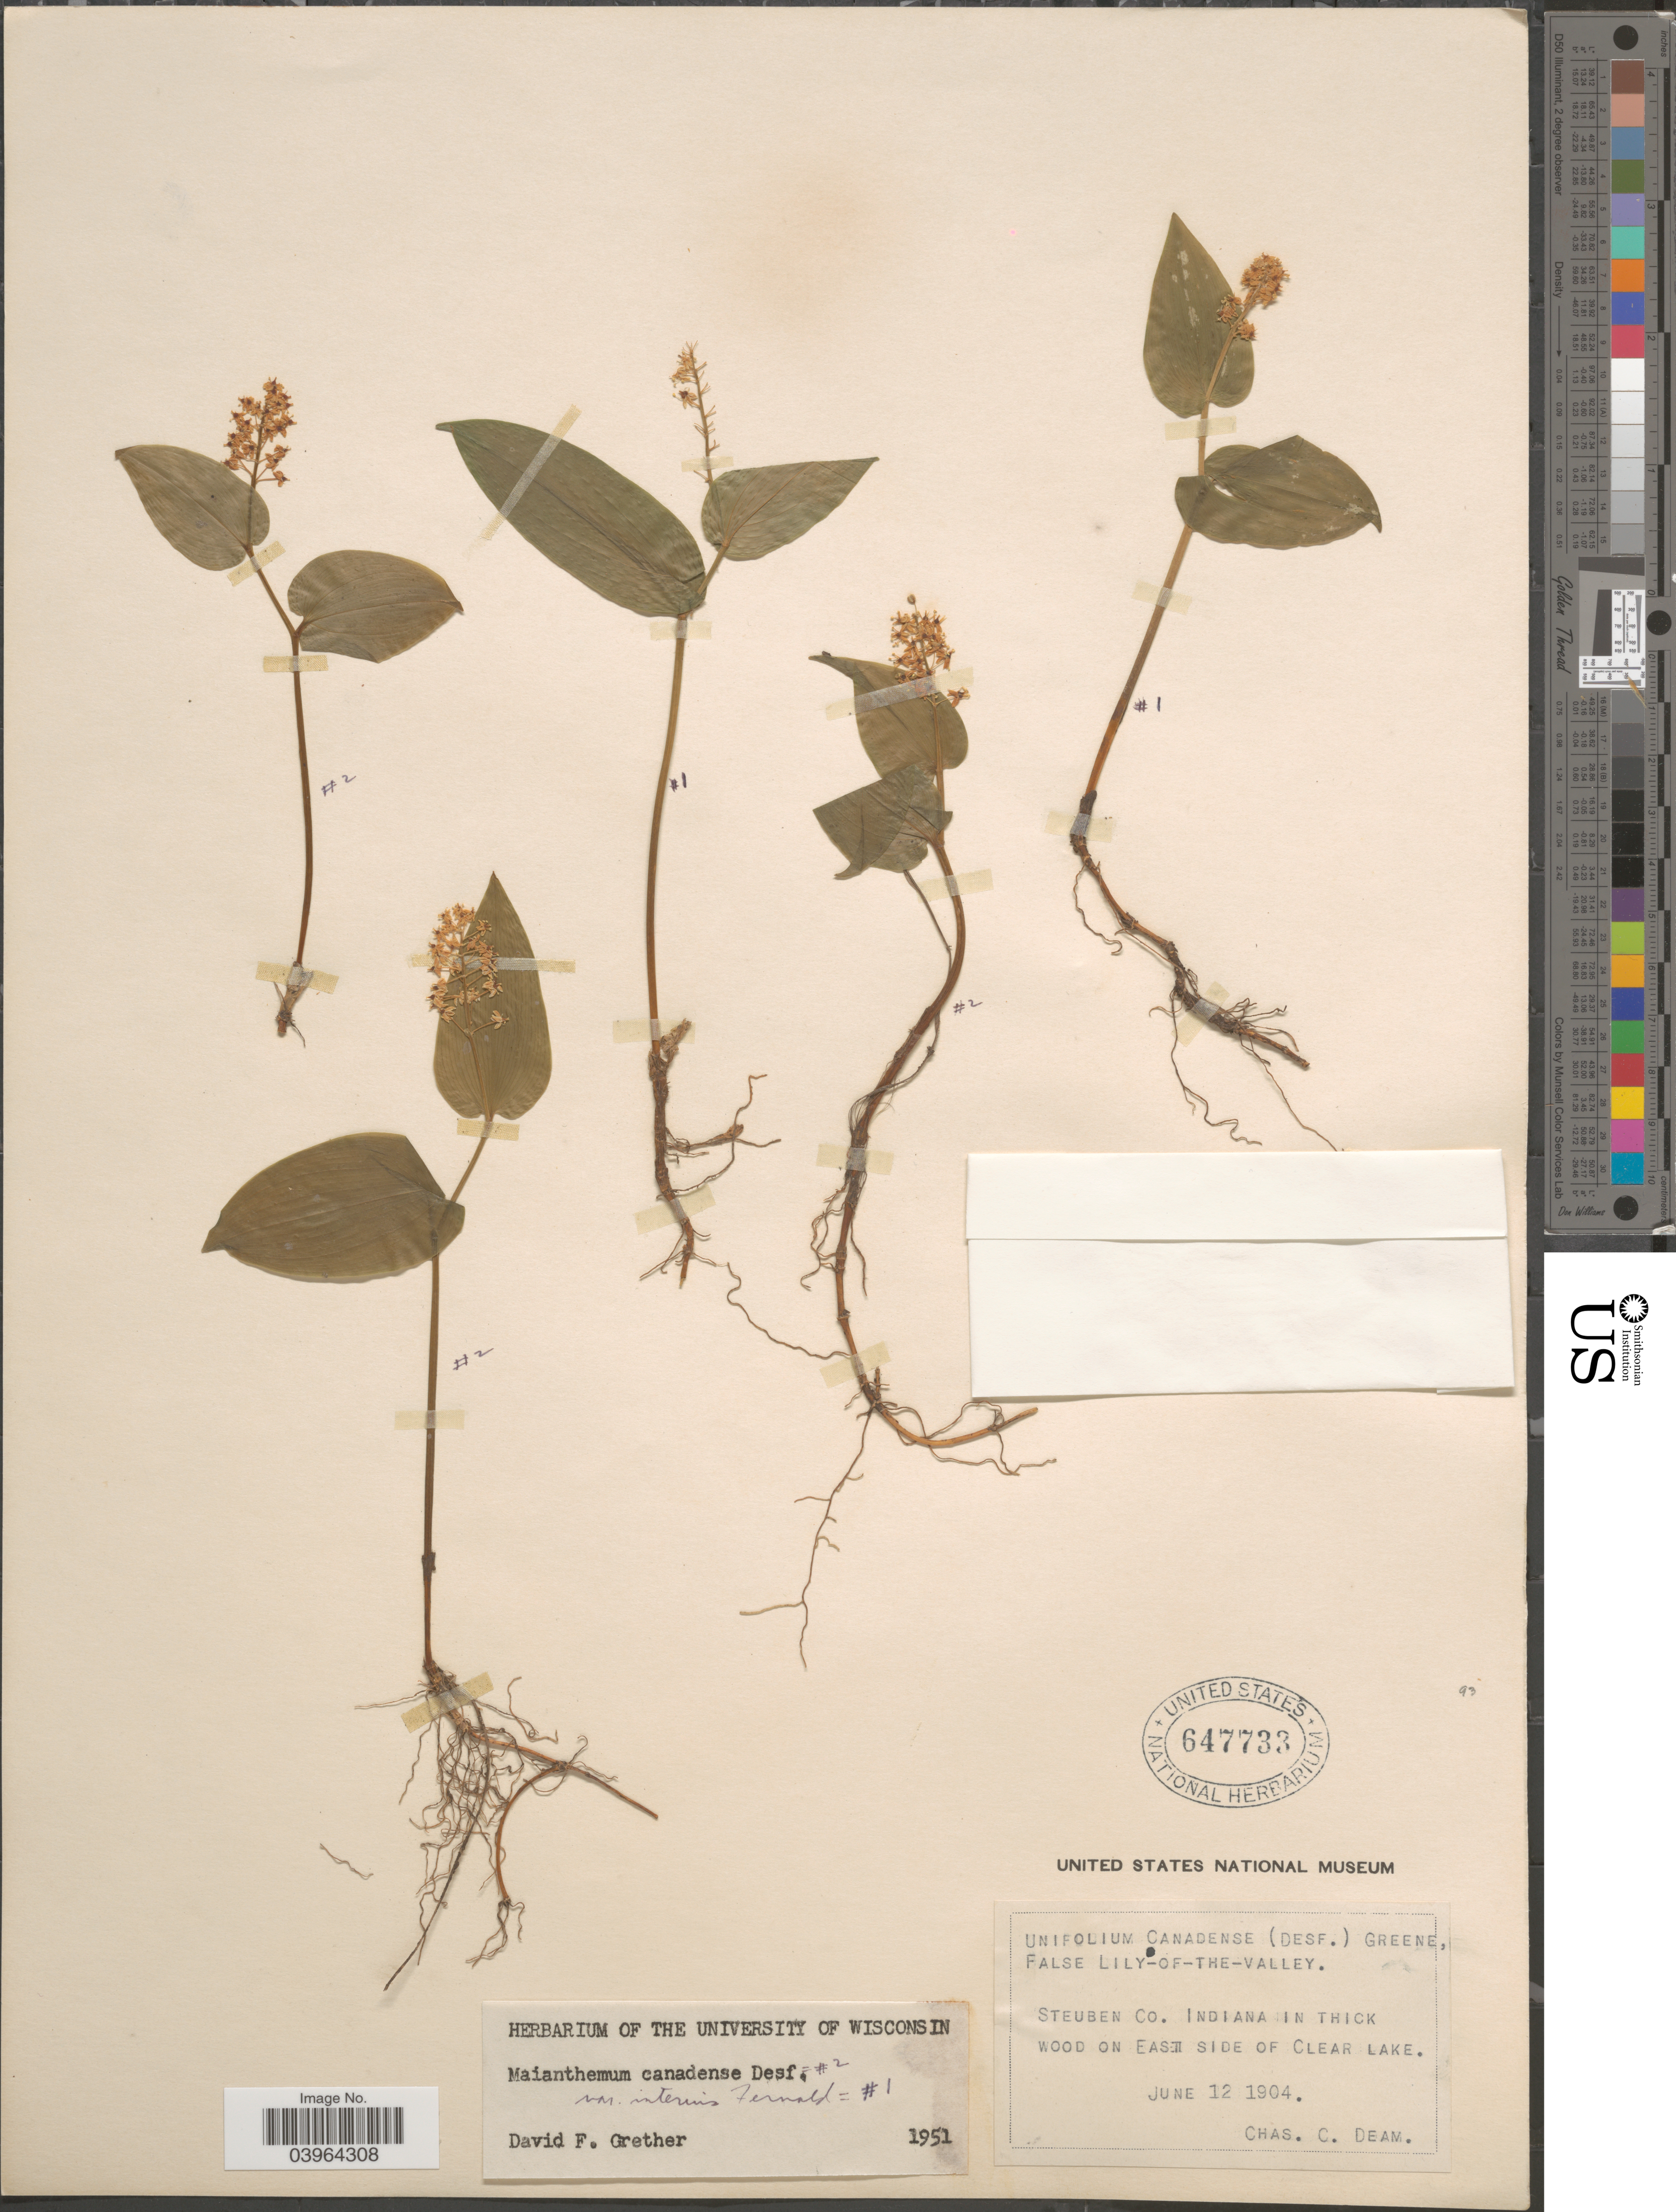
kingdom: Plantae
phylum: Tracheophyta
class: Liliopsida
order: Asparagales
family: Asparagaceae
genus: Maianthemum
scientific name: Maianthemum canadense var. interius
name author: Fernald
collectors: C. C. Deam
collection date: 1904-06-12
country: United States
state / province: Indiana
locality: Steuben Co. Indiana in thick wood on east side of Clear Lake.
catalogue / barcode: US 647733